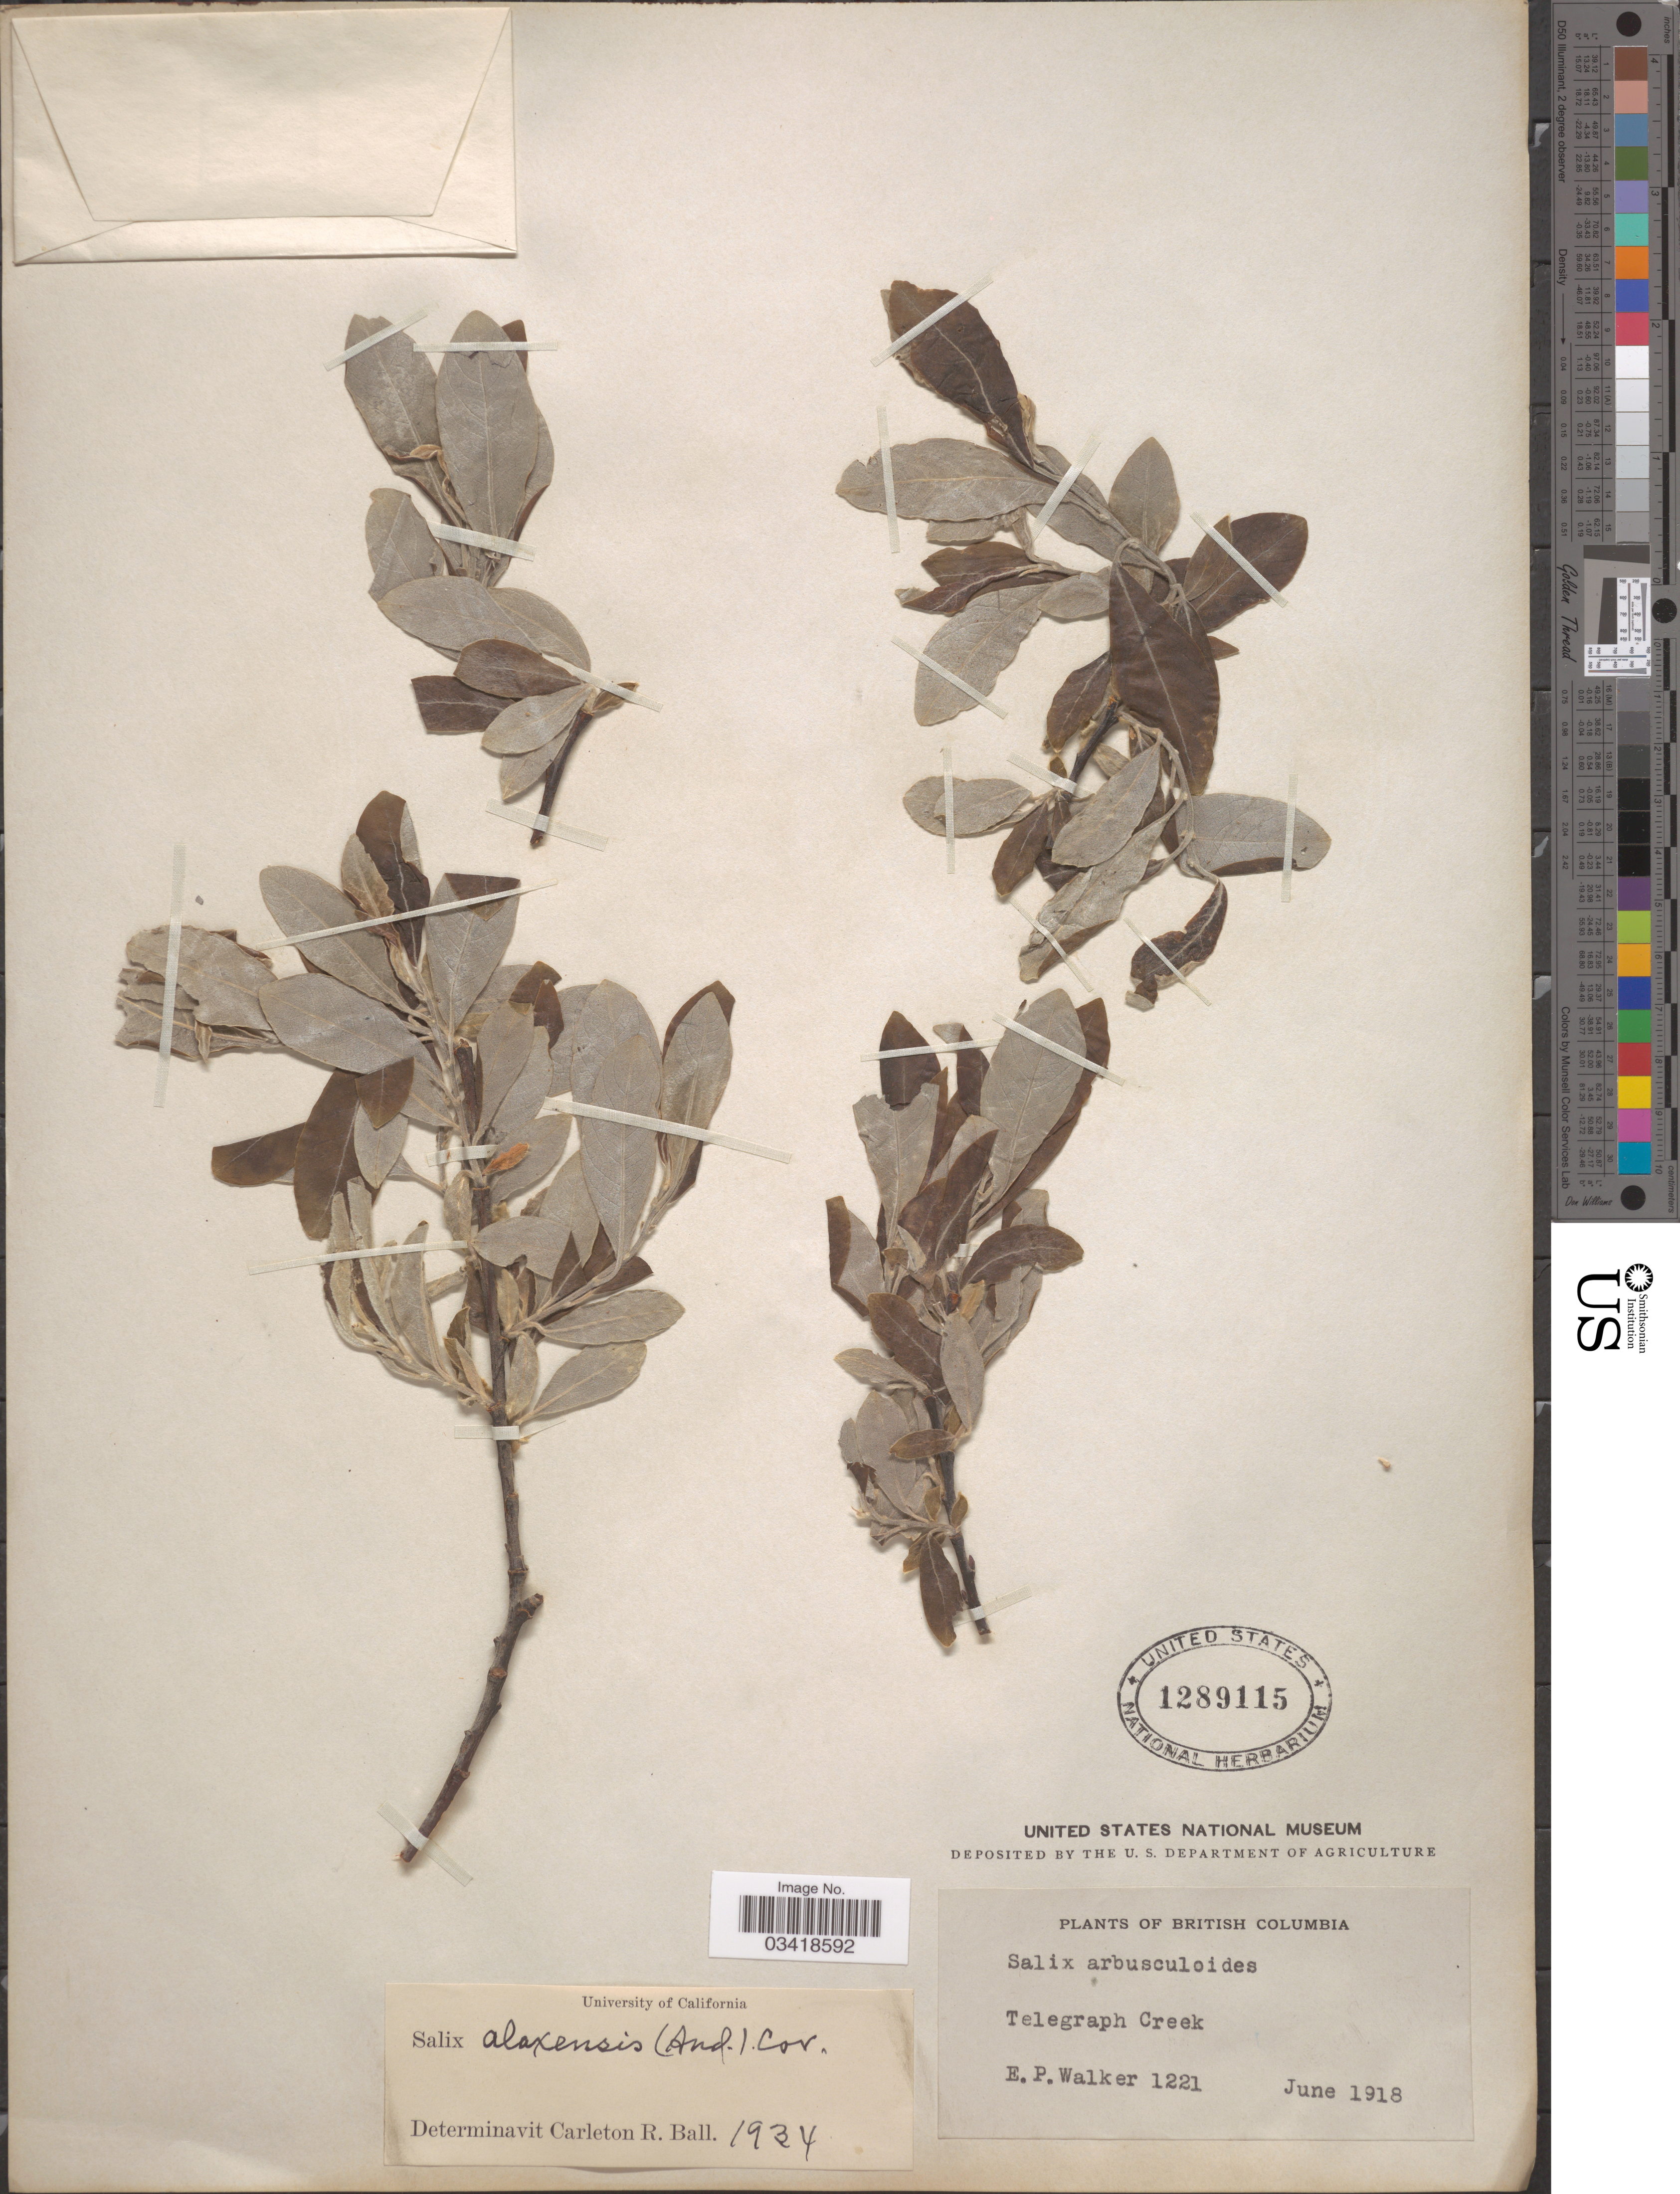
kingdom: Plantae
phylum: Tracheophyta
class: Magnoliopsida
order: Malpighiales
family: Salicaceae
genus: Salix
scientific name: Salix alaxensis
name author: (Andersson) Coville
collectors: E. Walker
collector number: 1221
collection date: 1918-06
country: Canada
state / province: British Columbia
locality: Telegraph Creek.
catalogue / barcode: US 1289115